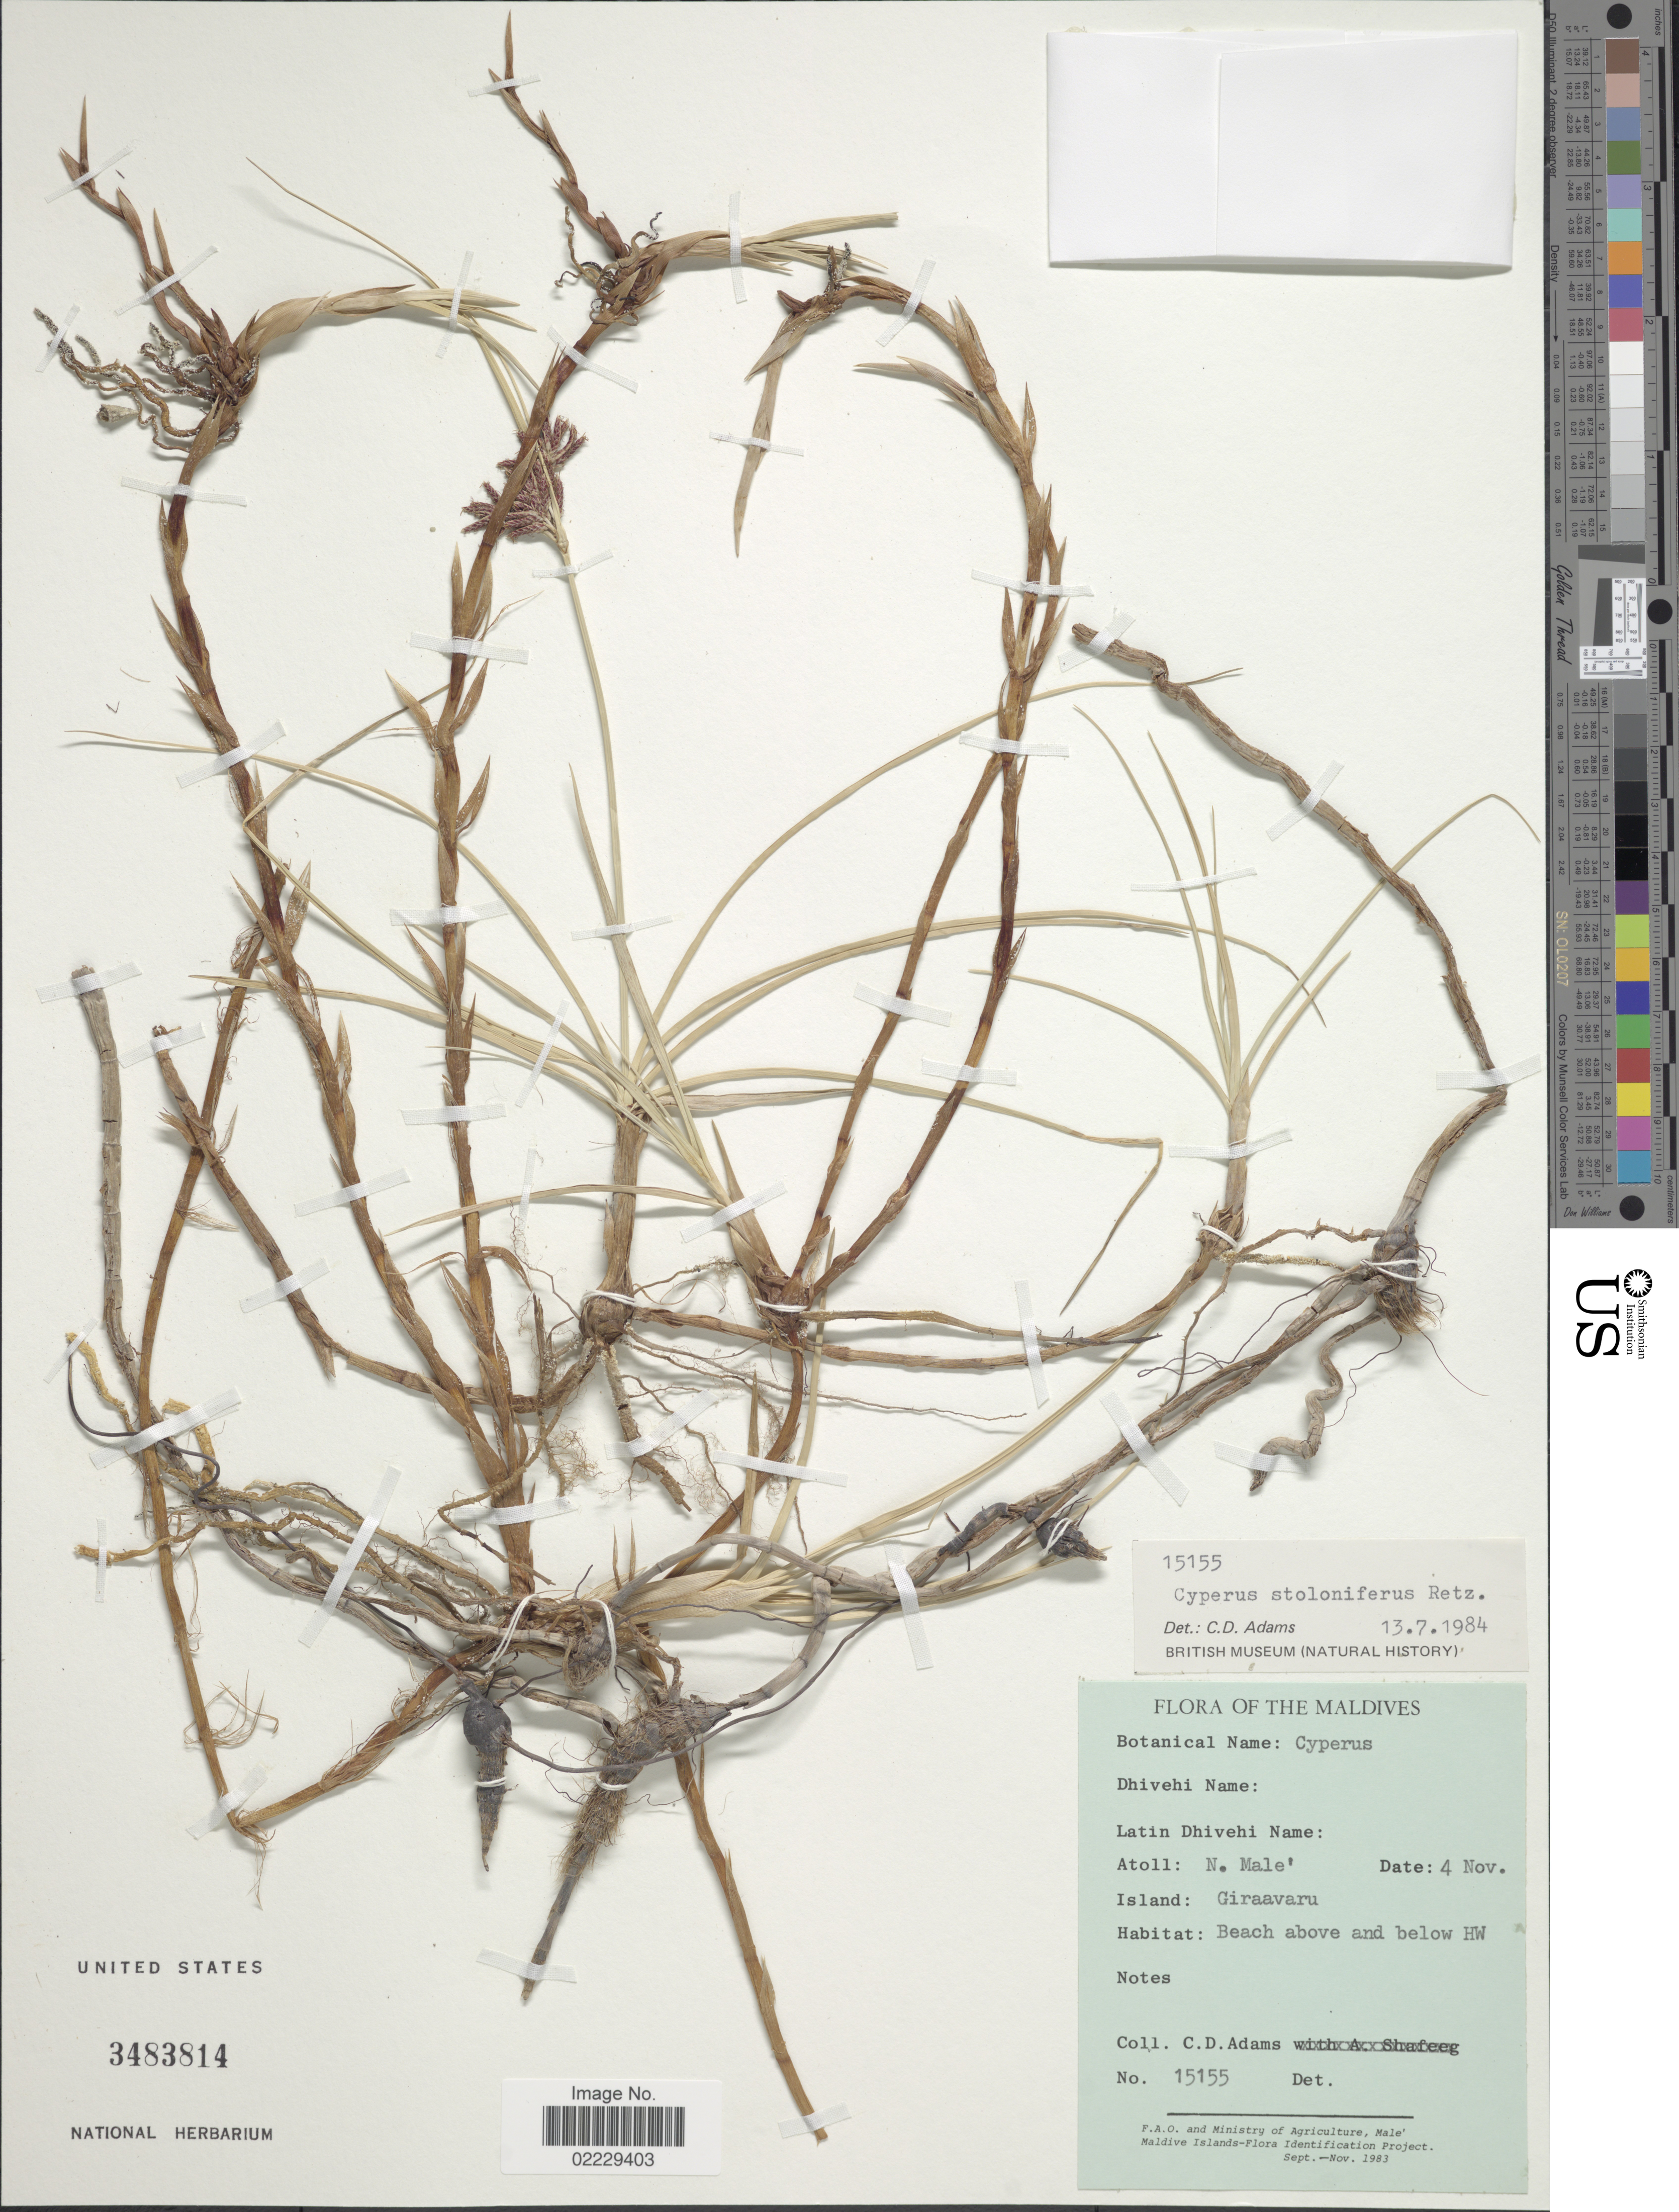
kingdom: Plantae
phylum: Tracheophyta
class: Liliopsida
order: Poales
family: Cyperaceae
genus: Cyperus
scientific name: Cyperus stoloniferus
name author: Retz.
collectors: C. D. Adams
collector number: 15155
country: Maldive Islands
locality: Maldives, Island, Girravaru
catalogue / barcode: US 3483814